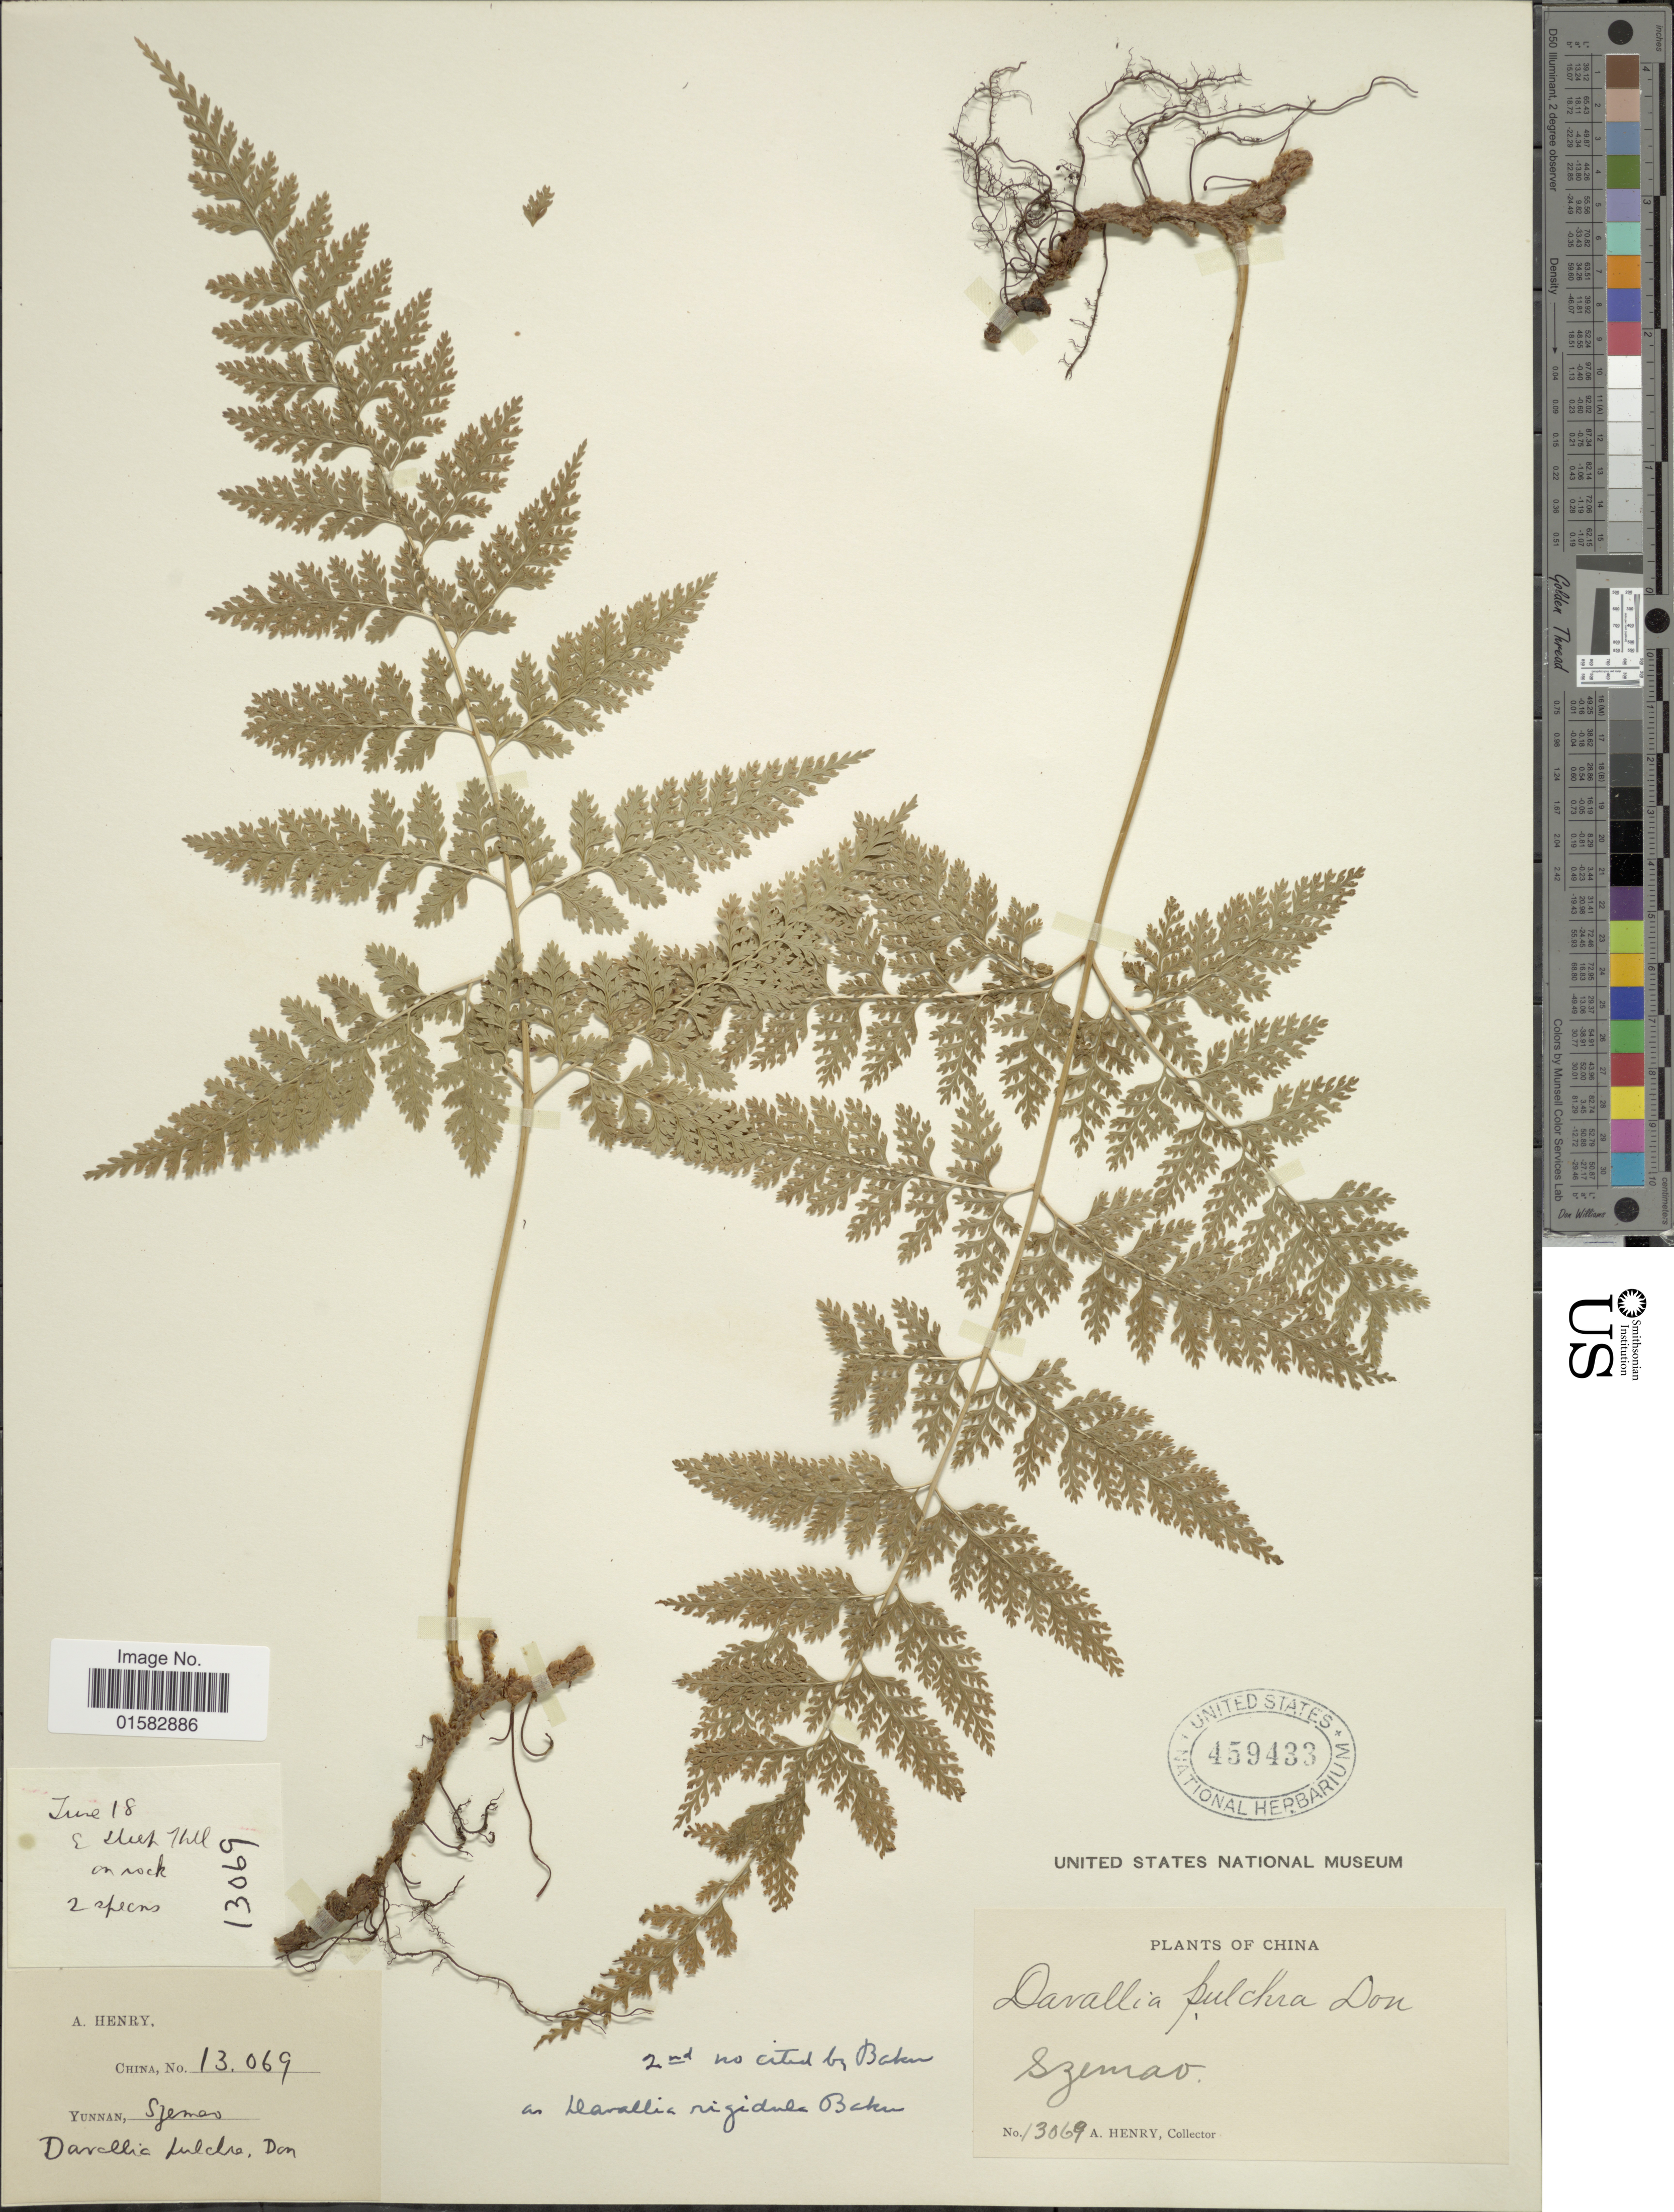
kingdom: Plantae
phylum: Tracheophyta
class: Polypodiopsida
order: Polypodiales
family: Davalliaceae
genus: Davallia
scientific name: Davallia pulchra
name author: D. Don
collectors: A. Henry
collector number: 13069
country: China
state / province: Yunnan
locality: Szemao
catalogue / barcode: US 459433